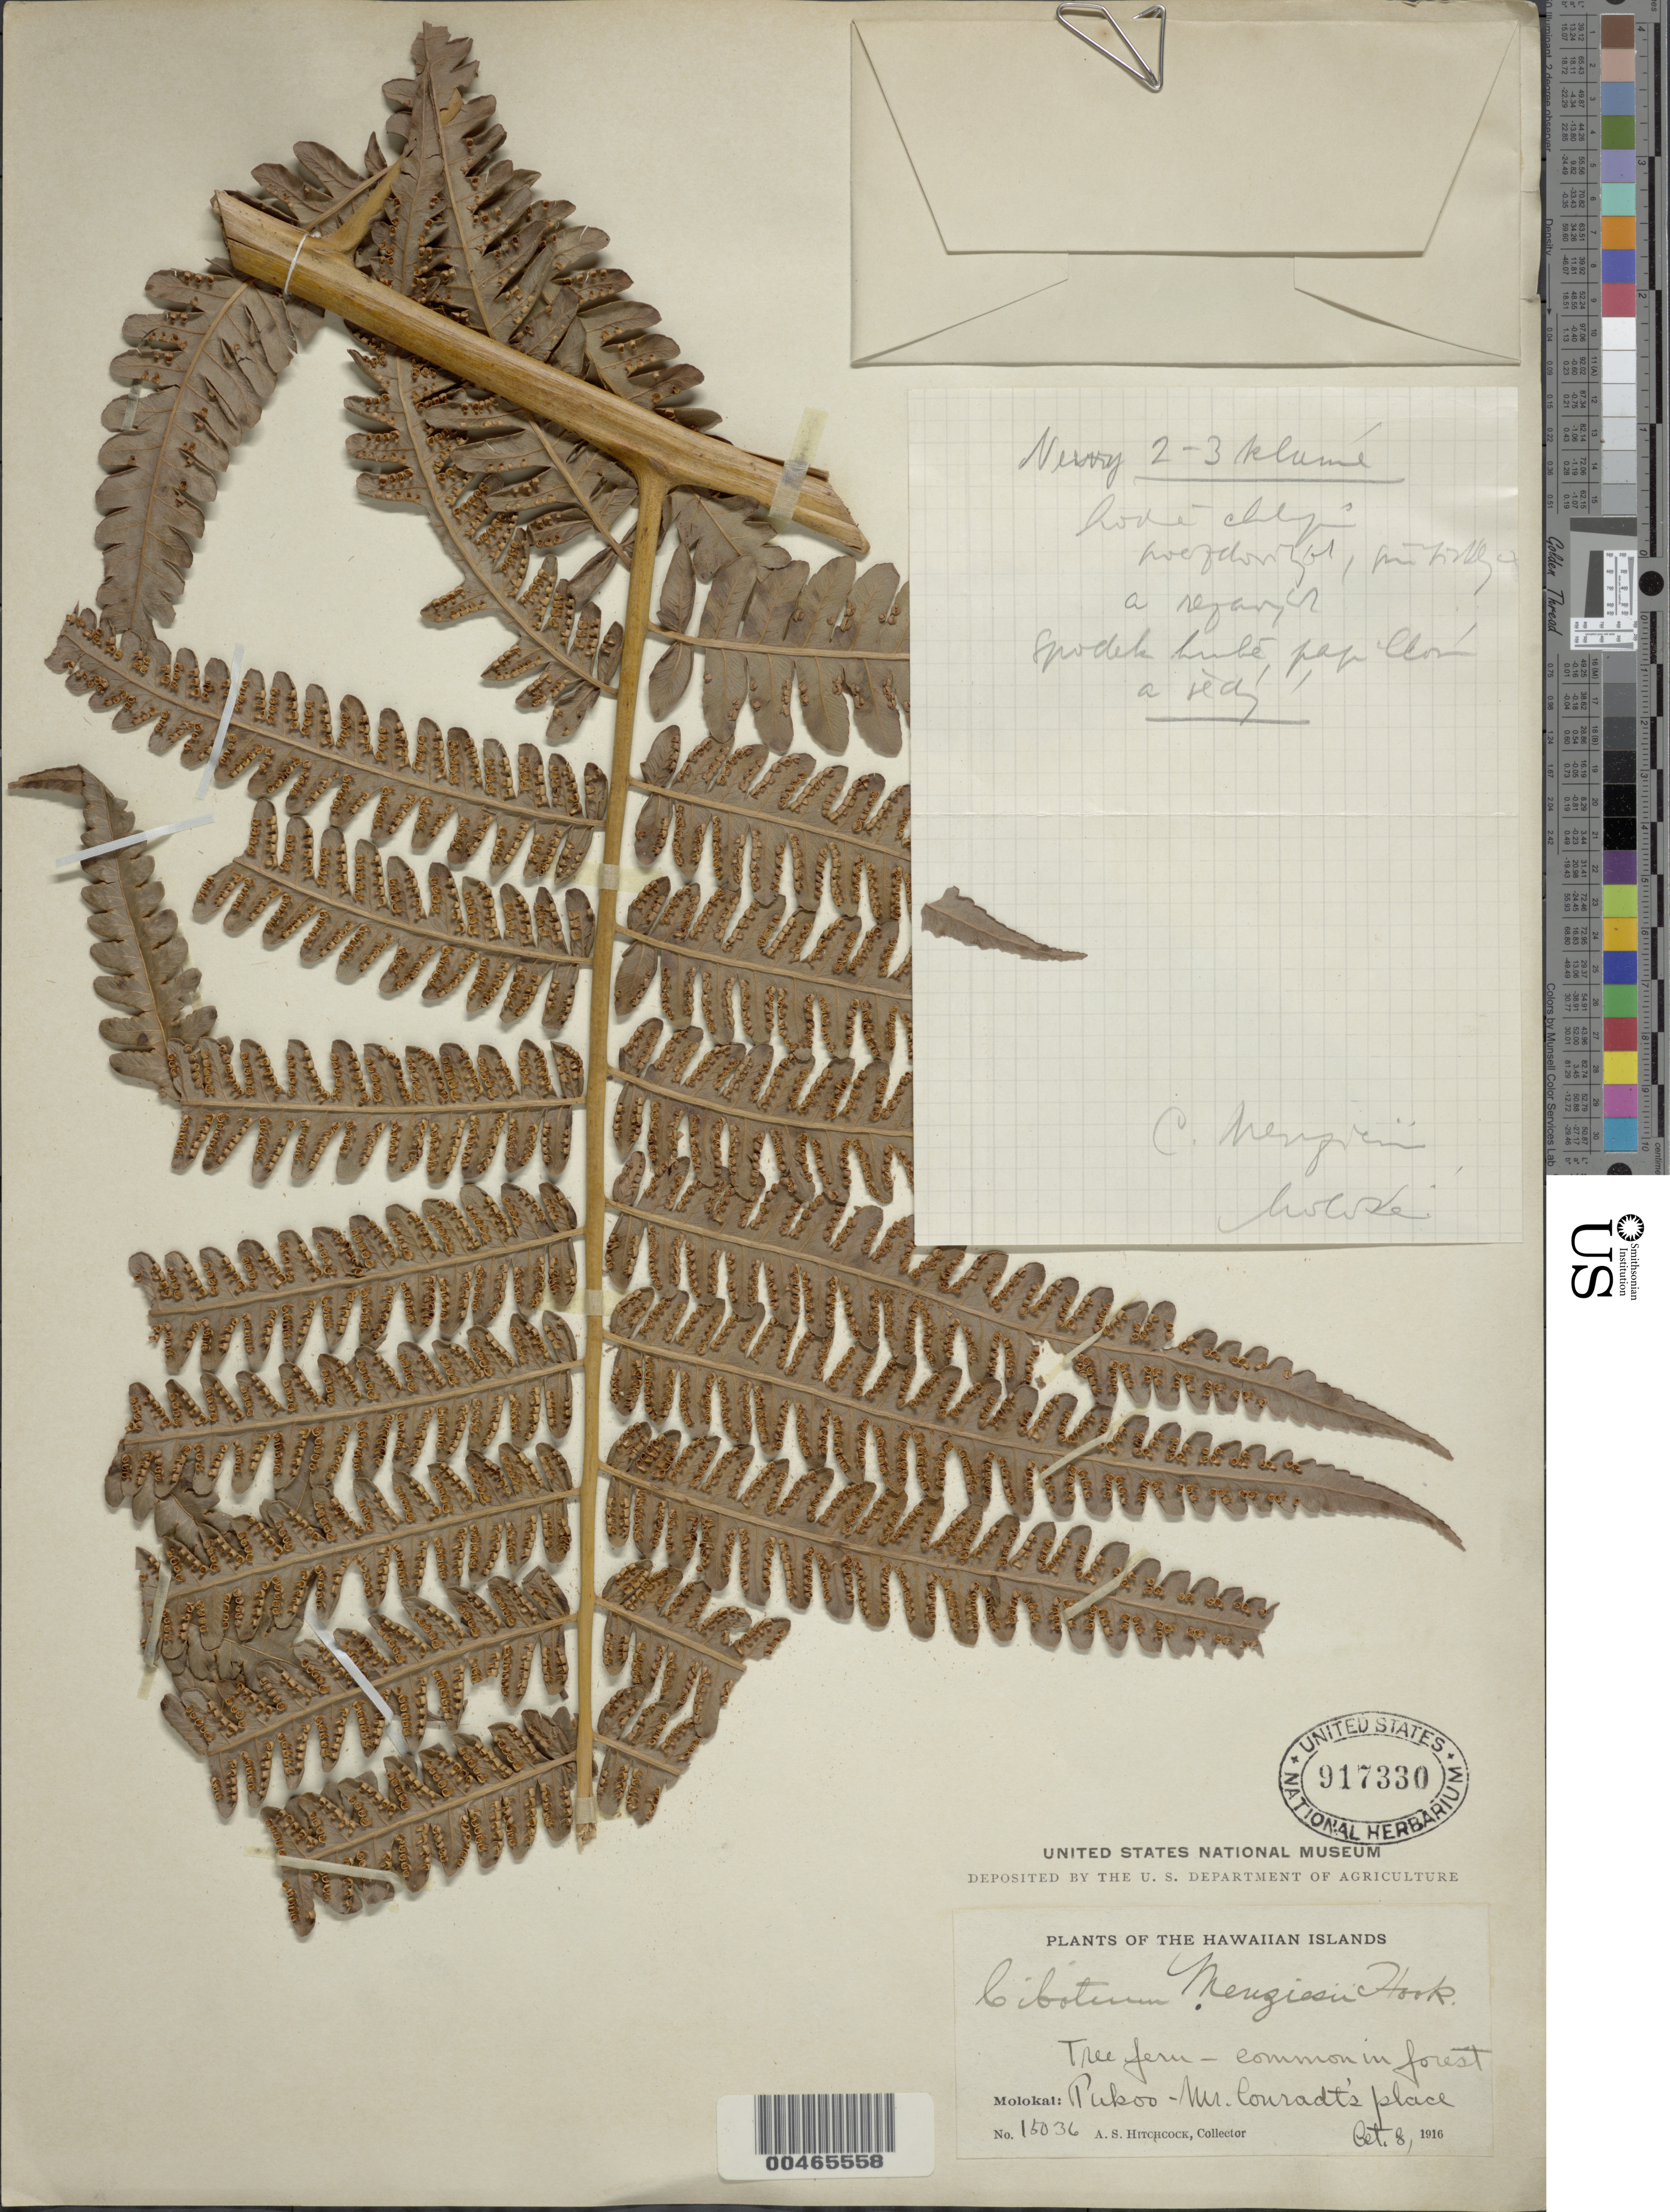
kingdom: Plantae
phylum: Tracheophyta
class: Polypodiopsida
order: Cyatheales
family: Cibotiaceae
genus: Cibotium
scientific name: Cibotium menziesii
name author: Hook.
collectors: A. S. Hitchcock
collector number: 15036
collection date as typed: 8 Oct 1916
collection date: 1916-10-08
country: United States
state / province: Hawaii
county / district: Maui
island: Moloka'i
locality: Pukoo-Mr. Conradt's place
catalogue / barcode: US 917330